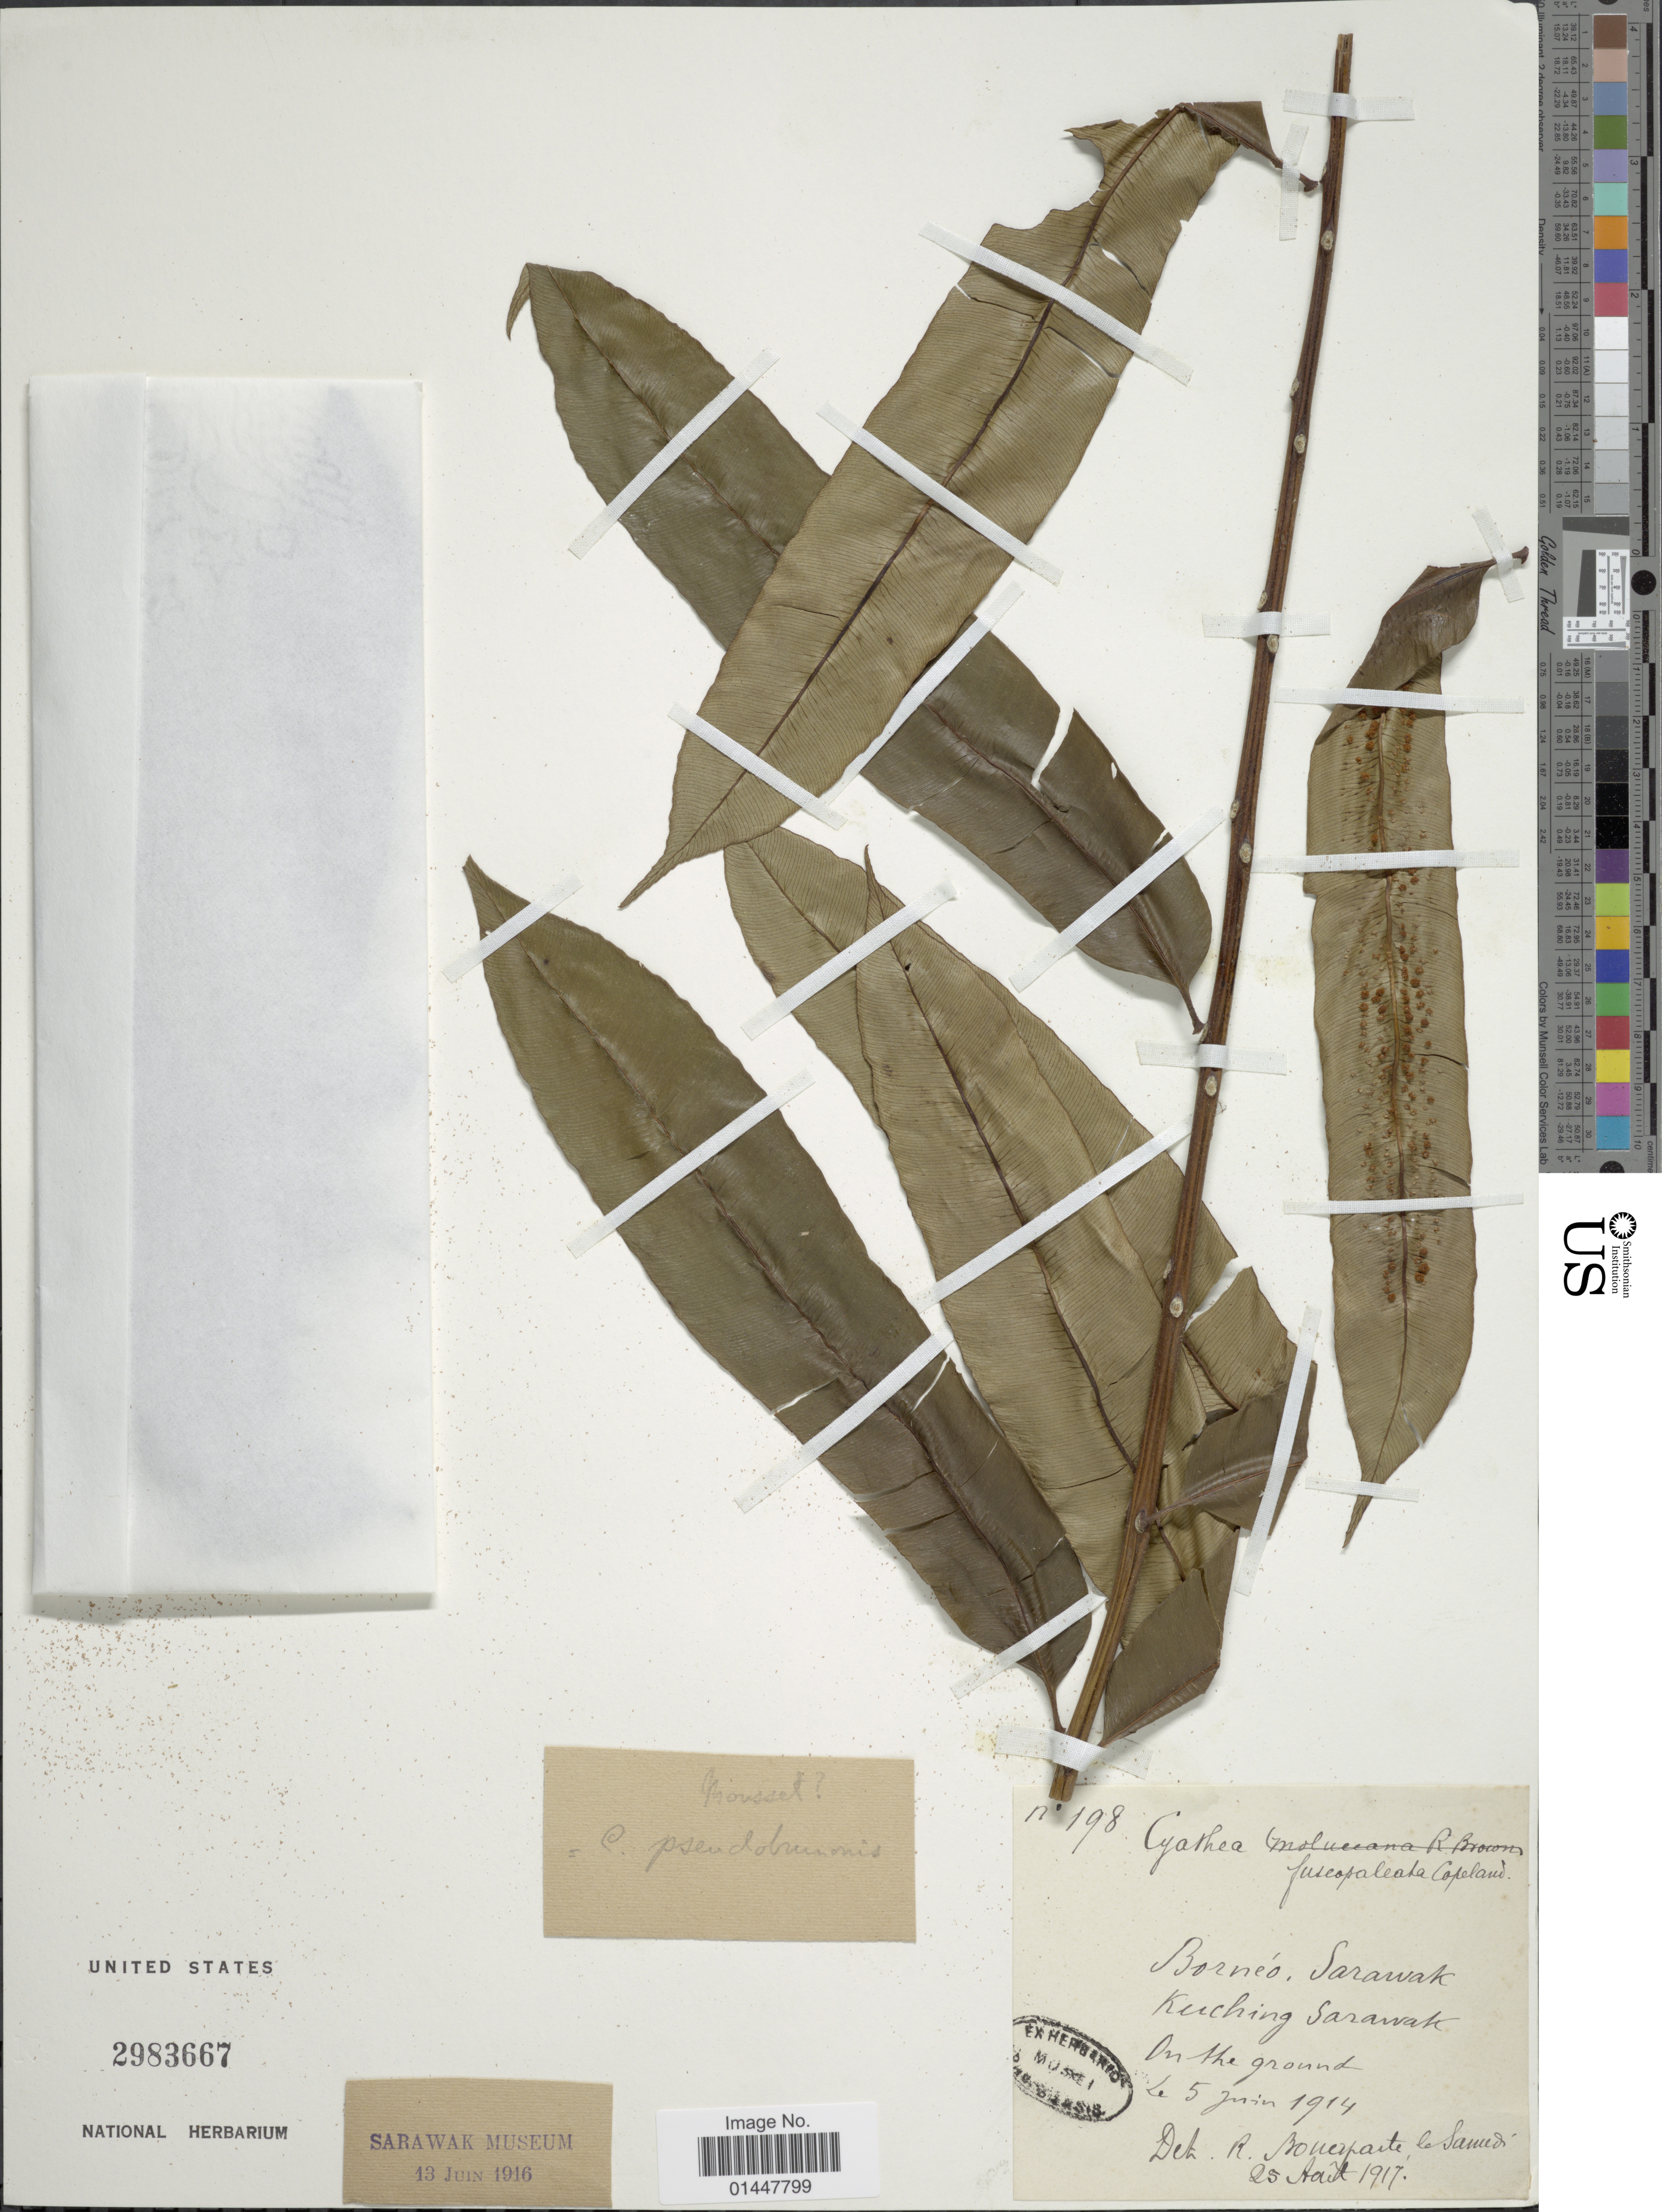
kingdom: Plantae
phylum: Tracheophyta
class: Polypodiopsida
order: Cyatheales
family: Cyatheaceae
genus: Sphaeropteris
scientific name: Sphaeropteris moluccana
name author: (Desv.) R.M. Tryon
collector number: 198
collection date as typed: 5 juin 1914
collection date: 1914-06-05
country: Malaysia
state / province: Borneo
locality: Kuching, Sarawak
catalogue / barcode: US 2983667